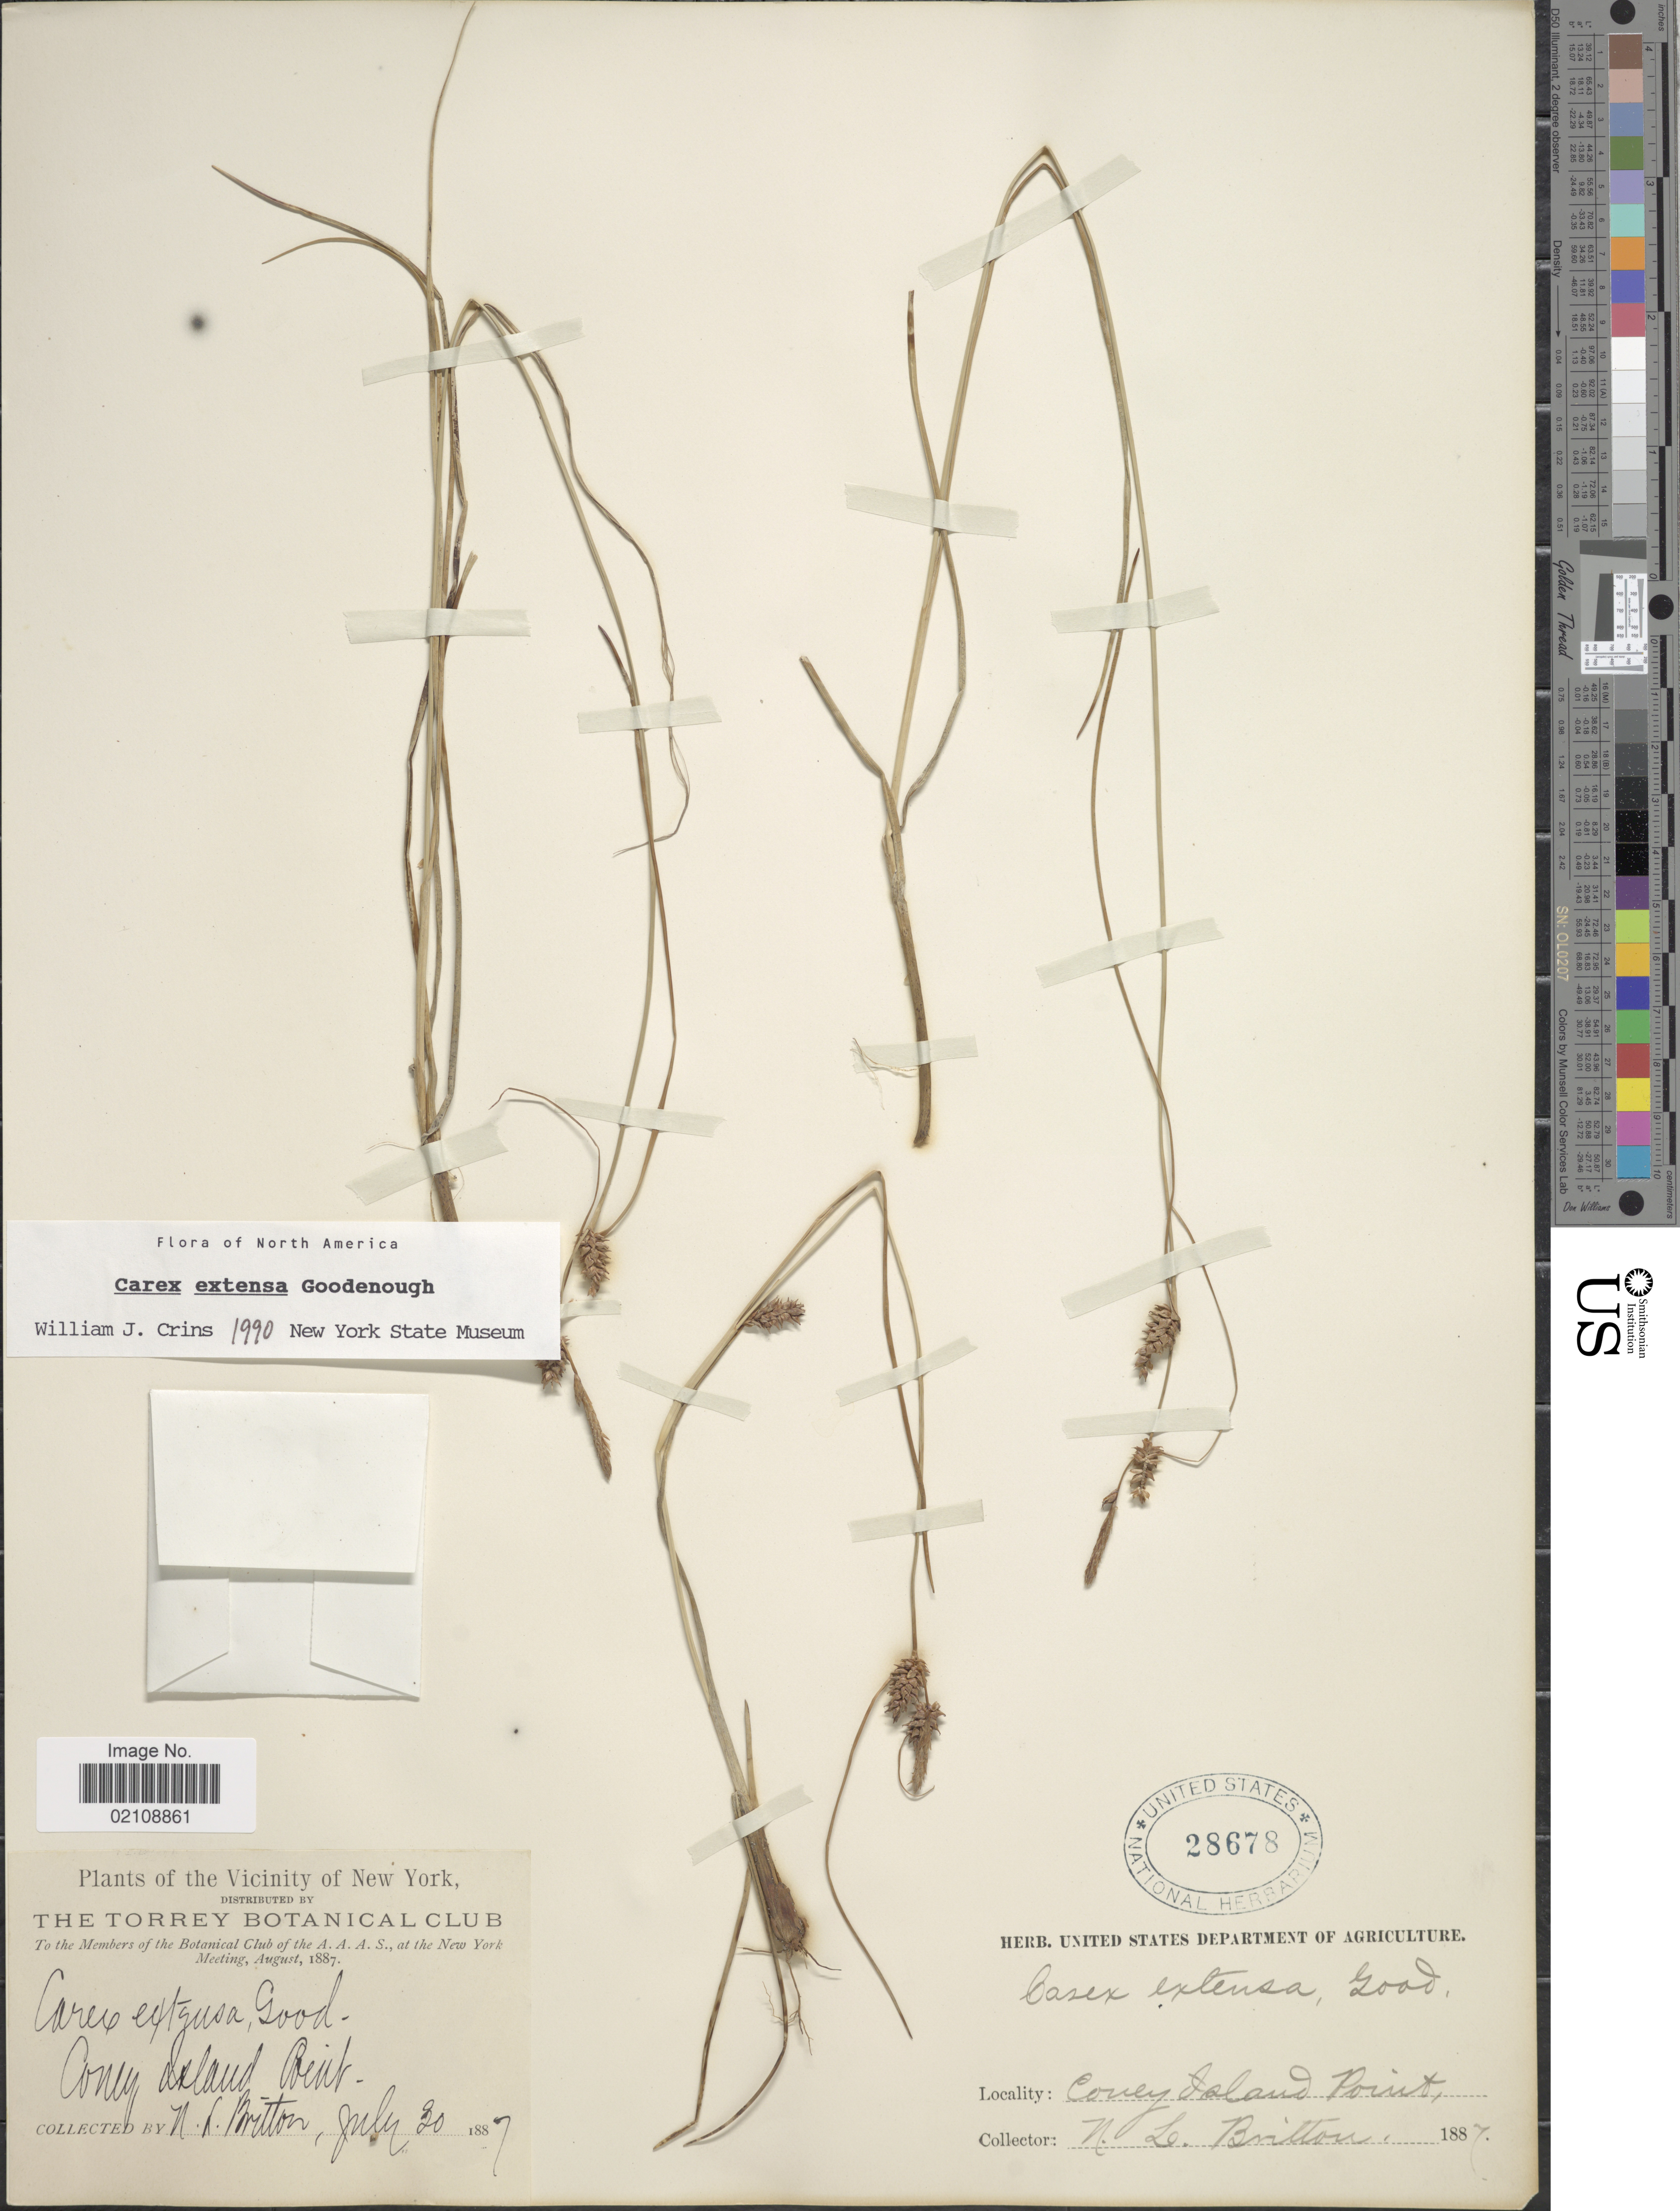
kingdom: Plantae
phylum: Tracheophyta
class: Liliopsida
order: Poales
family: Cyperaceae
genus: Carex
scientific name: Carex extensa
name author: Gooden.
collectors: N. Britton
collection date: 1887-07-30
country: United States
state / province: New York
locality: Vicinity of New York, Coney Island Point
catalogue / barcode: US 28678